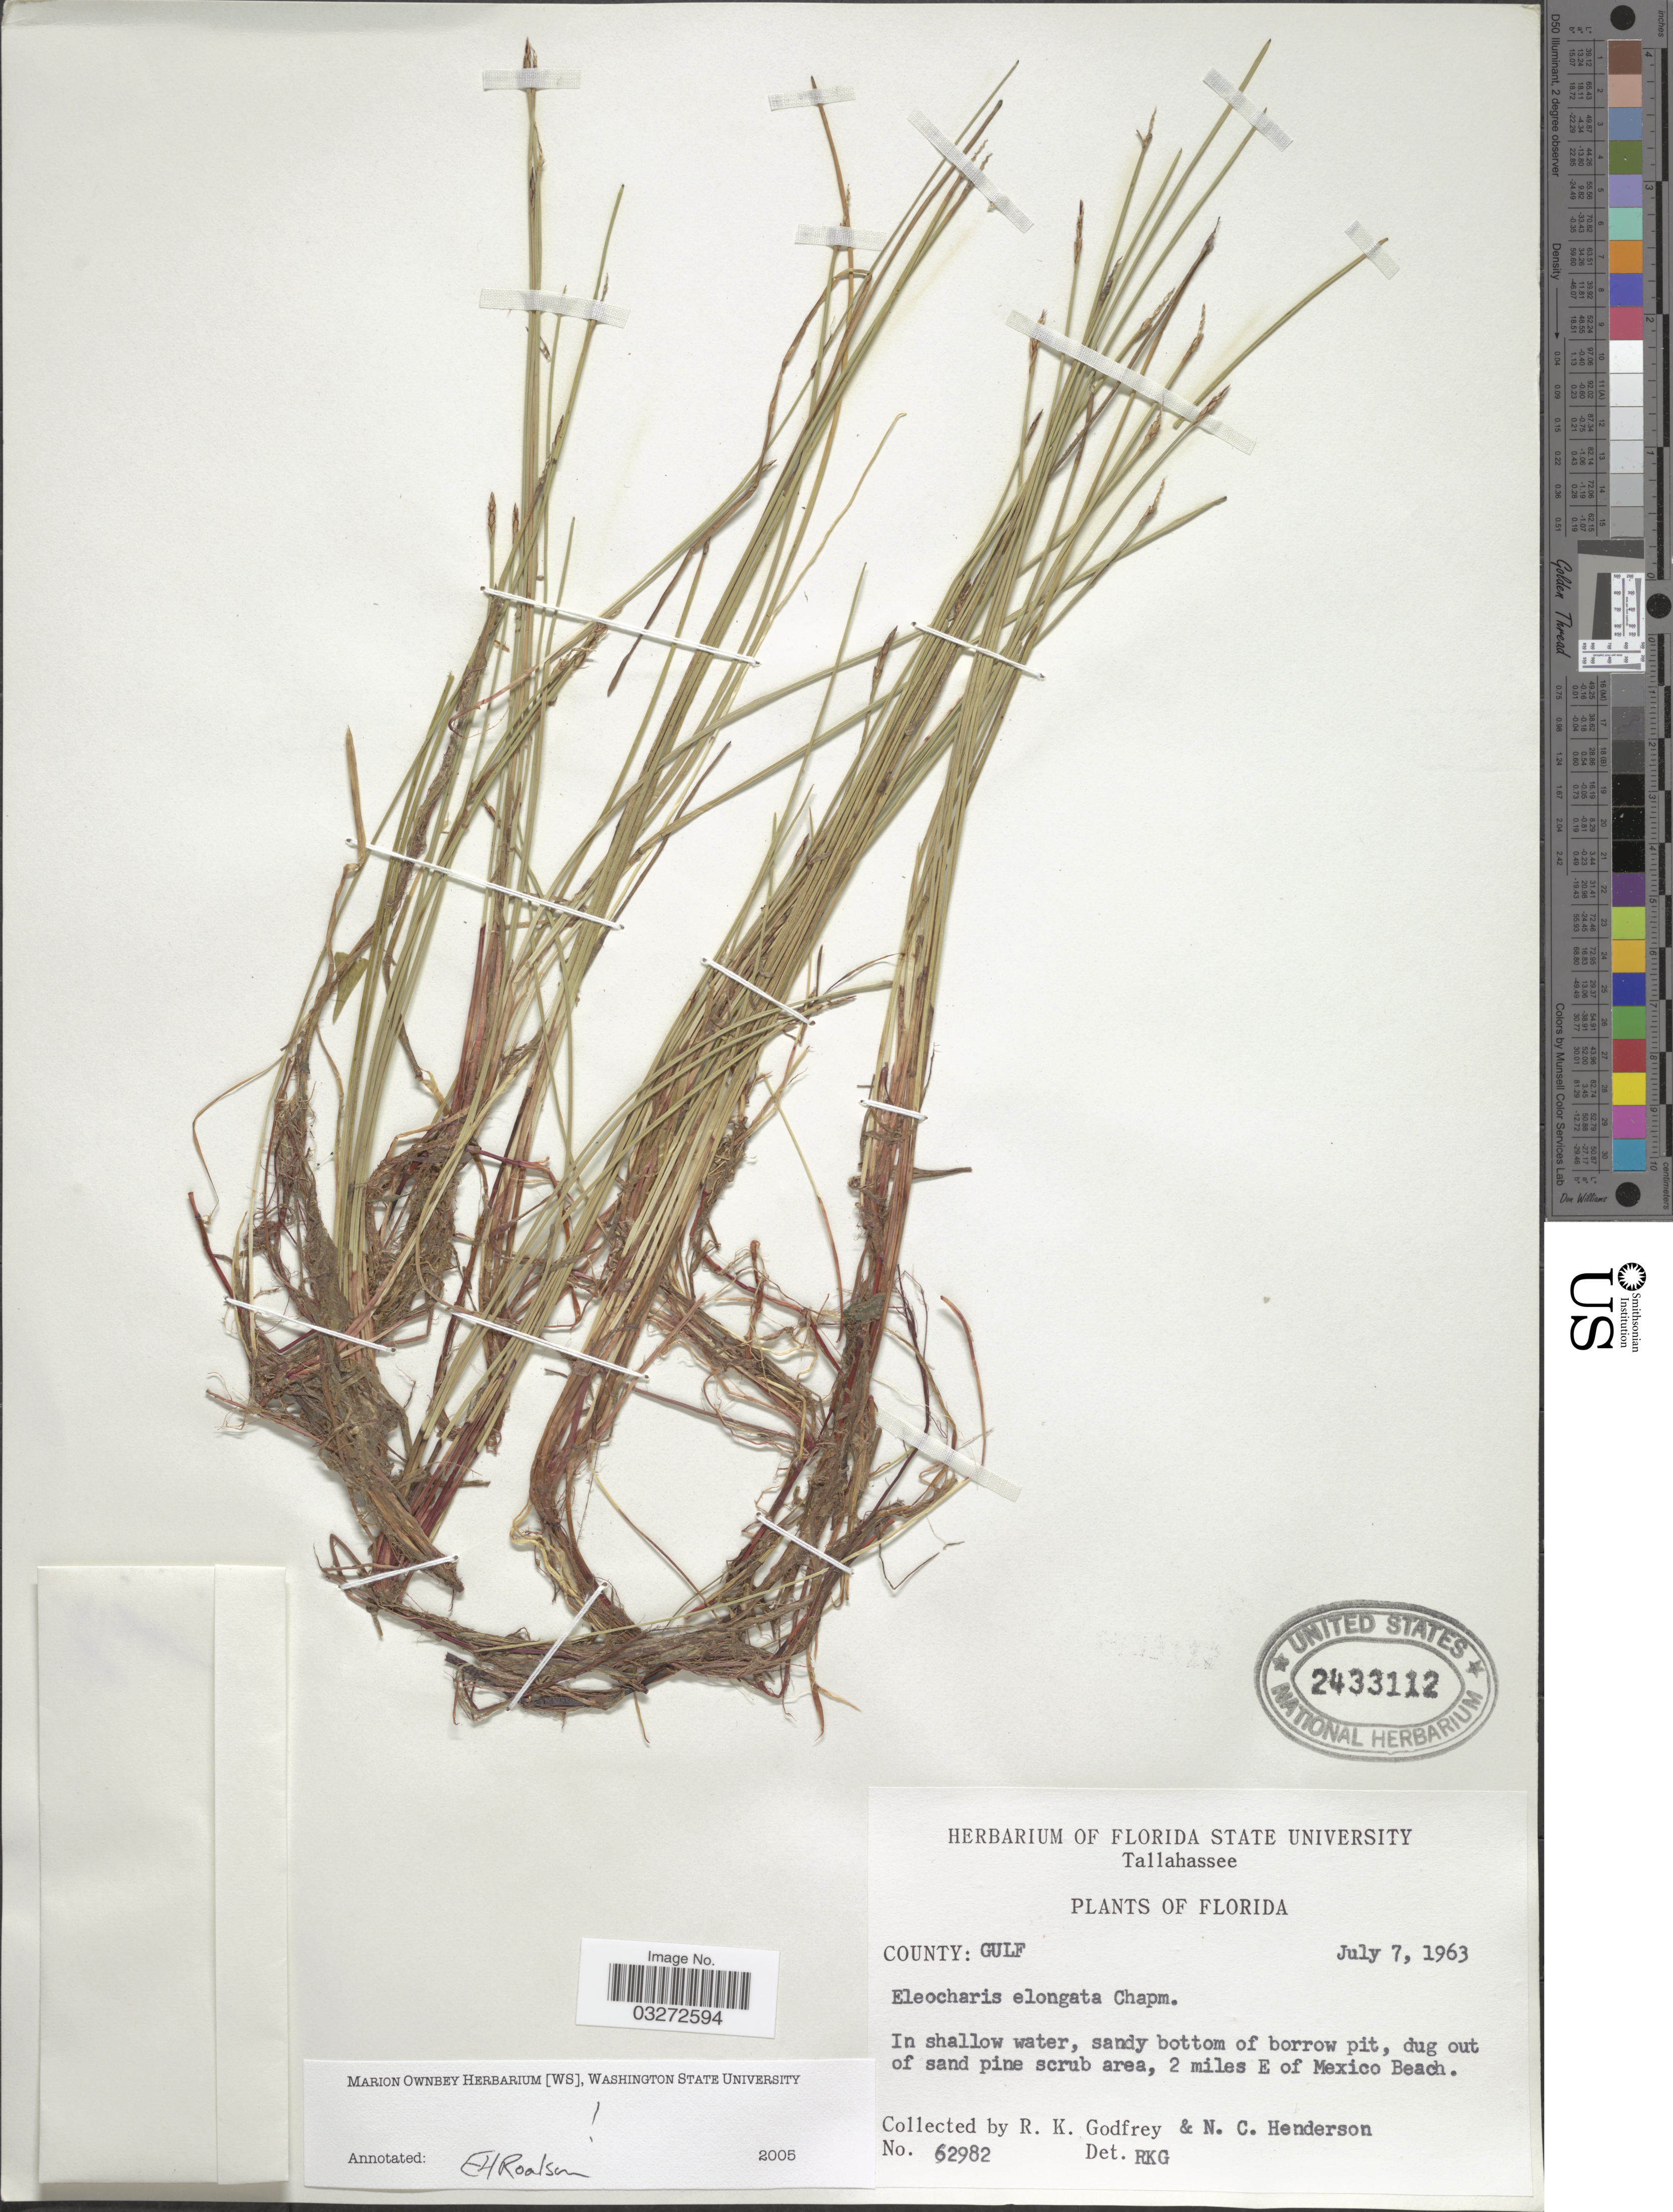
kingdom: Plantae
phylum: Tracheophyta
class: Liliopsida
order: Poales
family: Cyperaceae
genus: Eleocharis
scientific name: Eleocharis elongata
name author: Chapm.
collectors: R. K. Godfrey & N. C. Henderson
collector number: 62982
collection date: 1963-07-07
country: United States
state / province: Florida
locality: Tallahassee. County: Gulf. 2 miles E of Mexico Beach.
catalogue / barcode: US 2433112